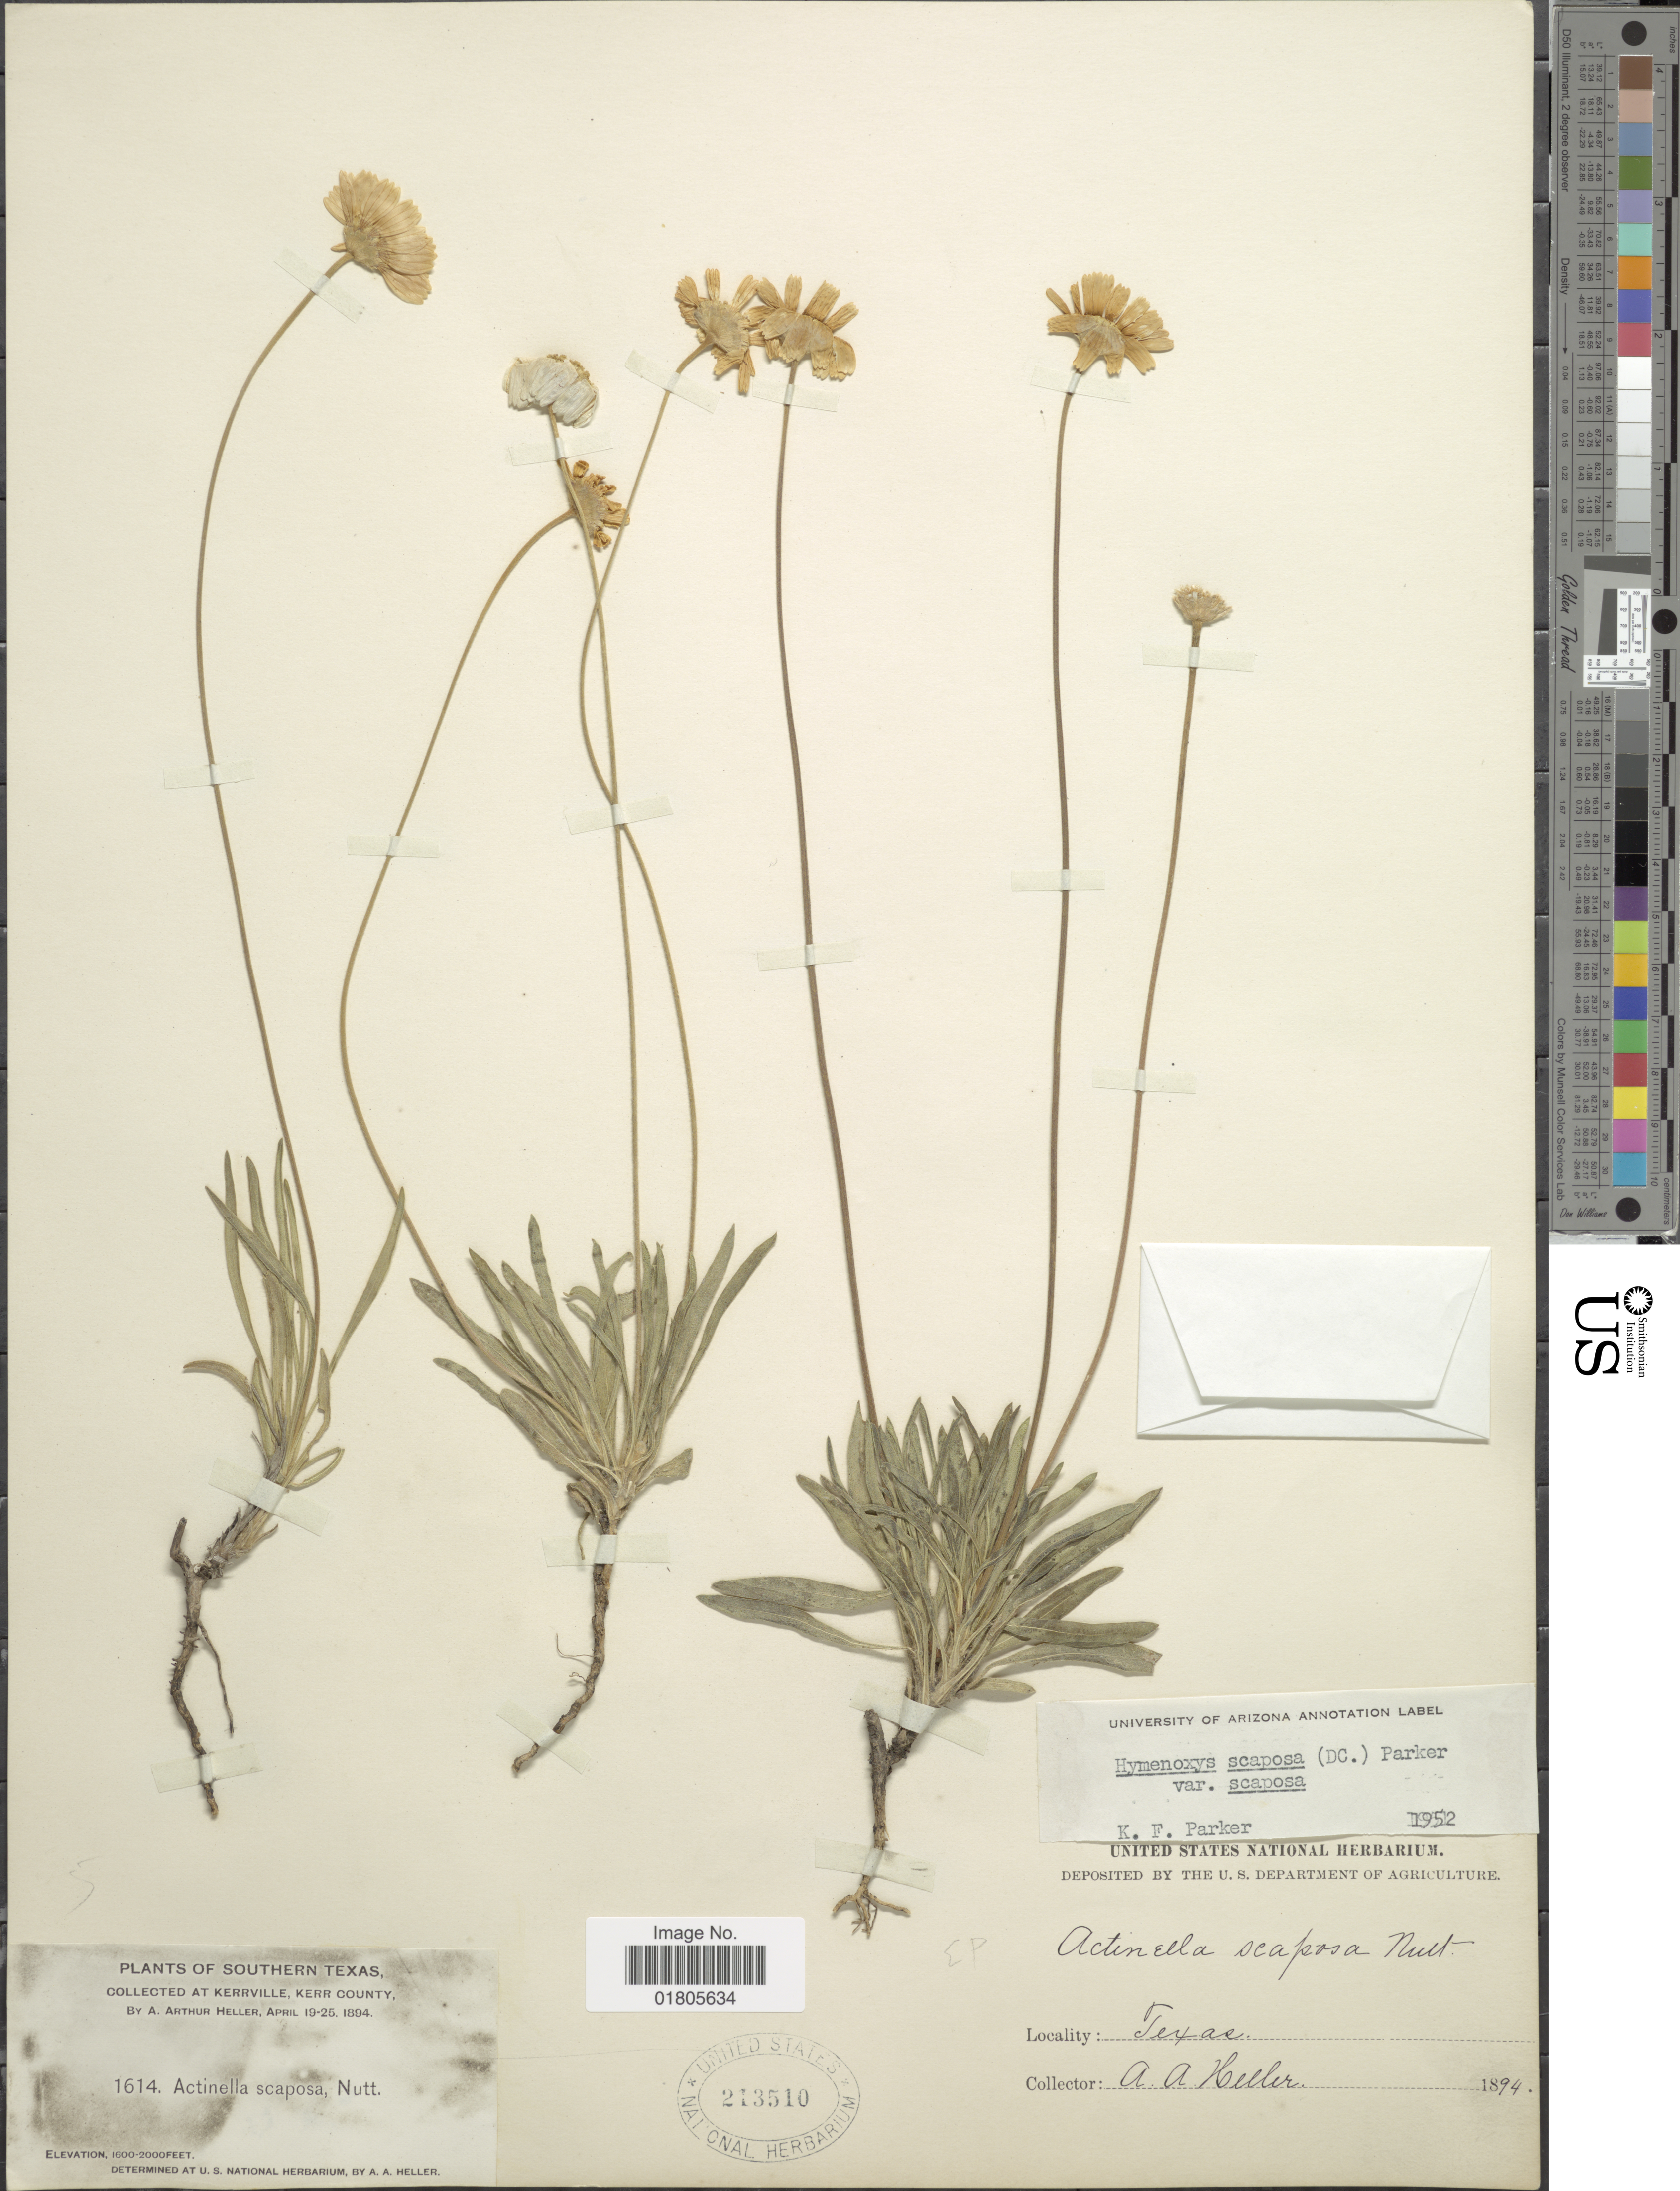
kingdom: Plantae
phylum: Tracheophyta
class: Magnoliopsida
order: Asterales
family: Asteraceae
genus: Actinea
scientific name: Actinea scaposa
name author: (DC.) Kuntze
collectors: A. A. Heller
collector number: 1614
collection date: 1894-04-19/1894-04-25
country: United States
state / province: Texas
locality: Kerrville, Kerr County, Southern Texas.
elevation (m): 488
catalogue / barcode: US 213510